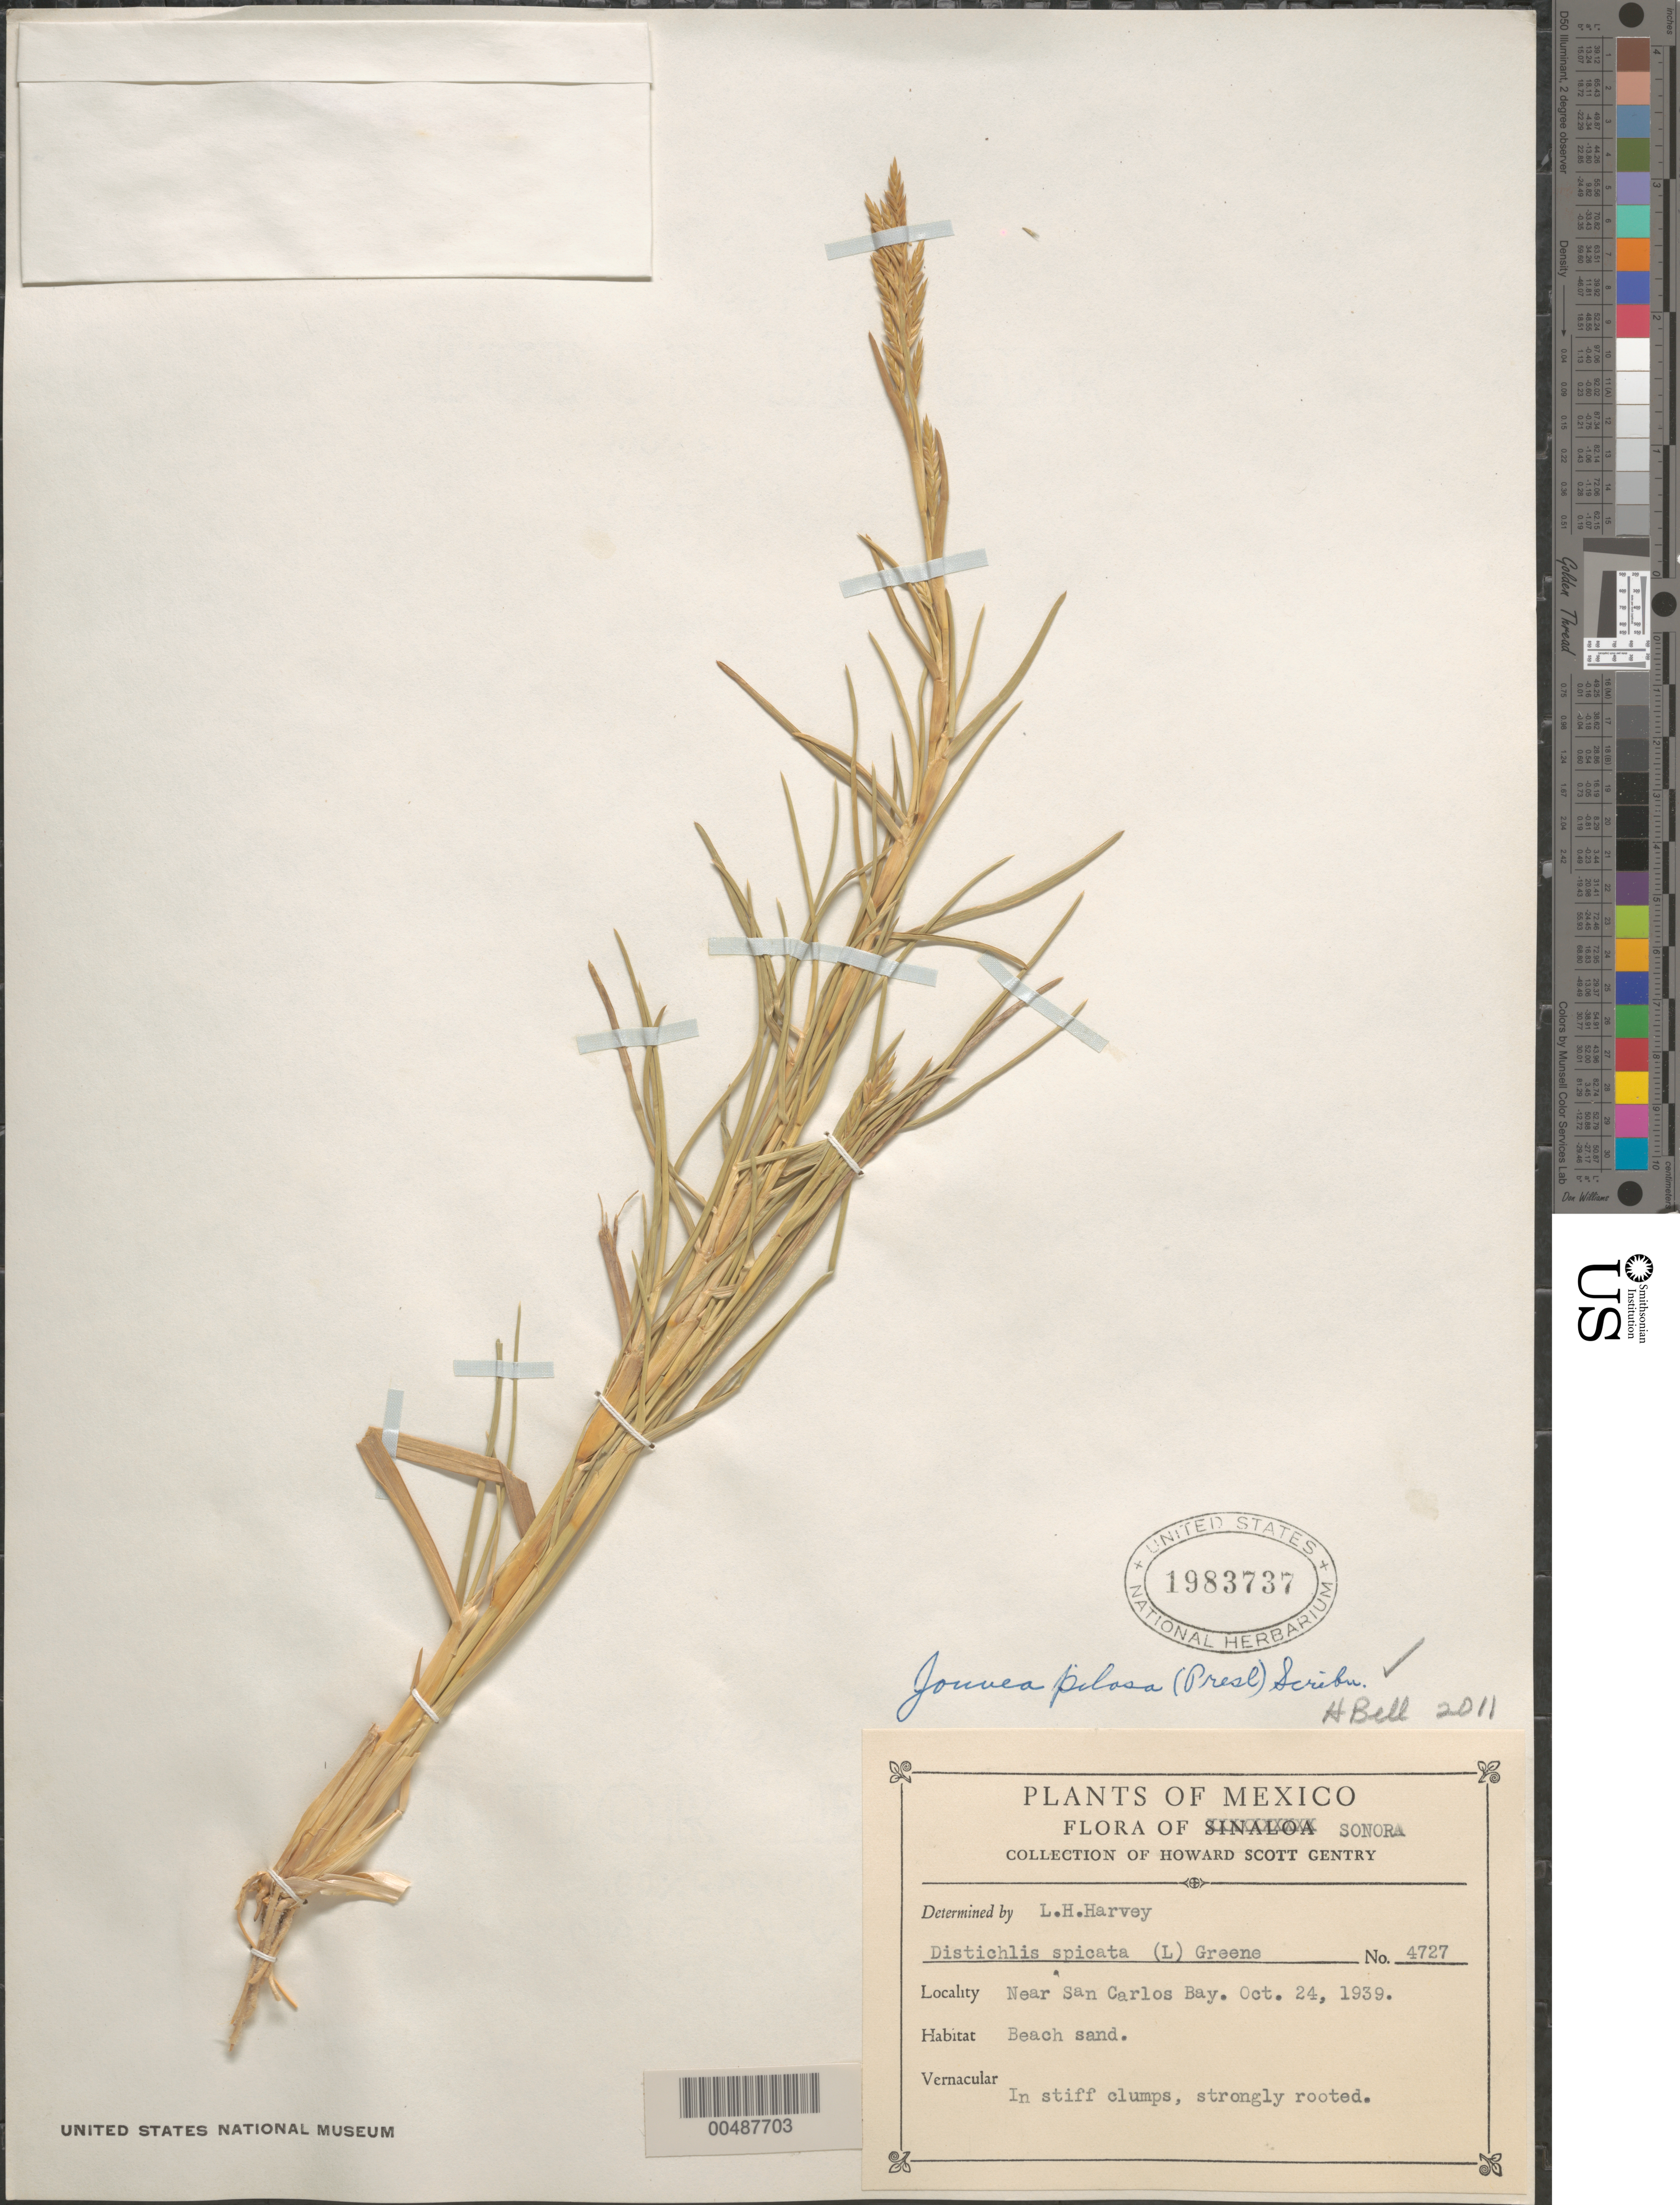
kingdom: Plantae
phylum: Tracheophyta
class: Liliopsida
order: Poales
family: Poaceae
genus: Jouvea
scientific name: Jouvea pilosa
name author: (J. Presl) Scribn.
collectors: H. S. Gentry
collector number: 4727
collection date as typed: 24 Oct 1939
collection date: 1939-10-24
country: Mexico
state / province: Sonora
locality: Near San Carlos Bay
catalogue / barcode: US 1983737